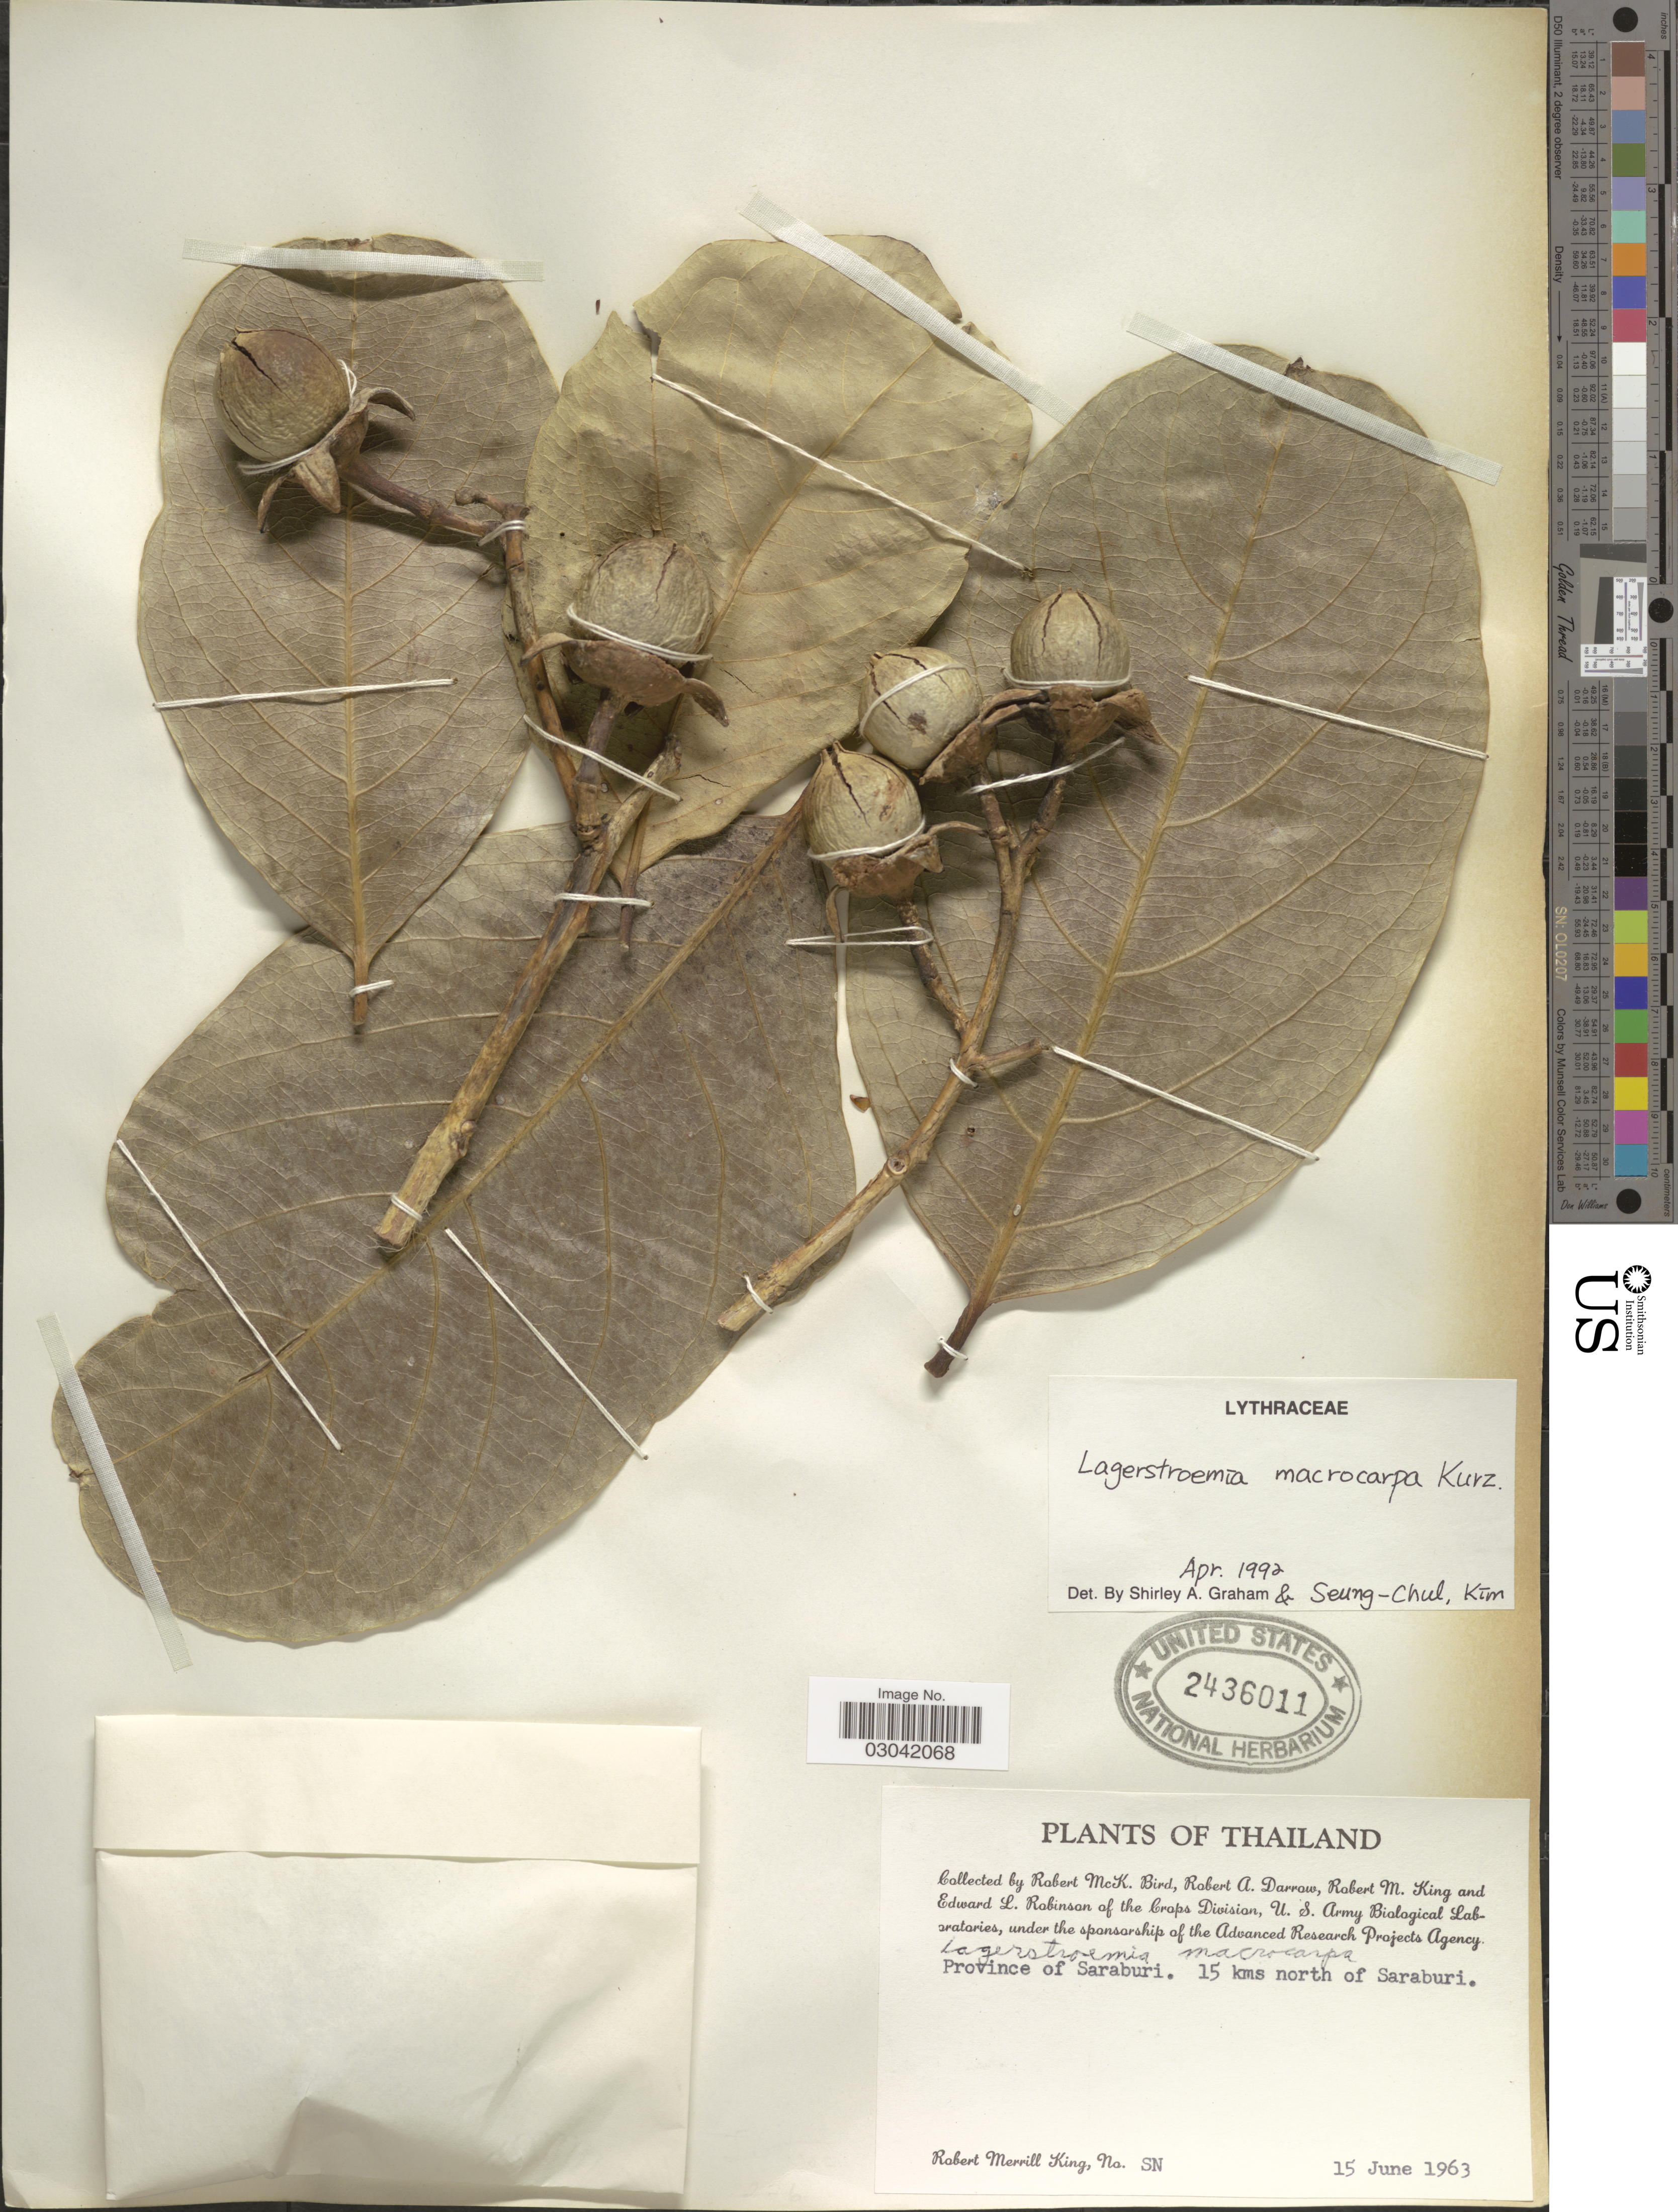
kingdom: Plantae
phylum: Tracheophyta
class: Magnoliopsida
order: Myrtales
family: Lythraceae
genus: Lagerstroemia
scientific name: Lagerstroemia macrocarpa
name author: Wall.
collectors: R. M. King, R. M. Bird, R. A. Darrow & E. L. Robinson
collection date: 1963-06-15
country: Thailand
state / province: Saraburi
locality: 15 kms north of Saraburi.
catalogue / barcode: US 2436011